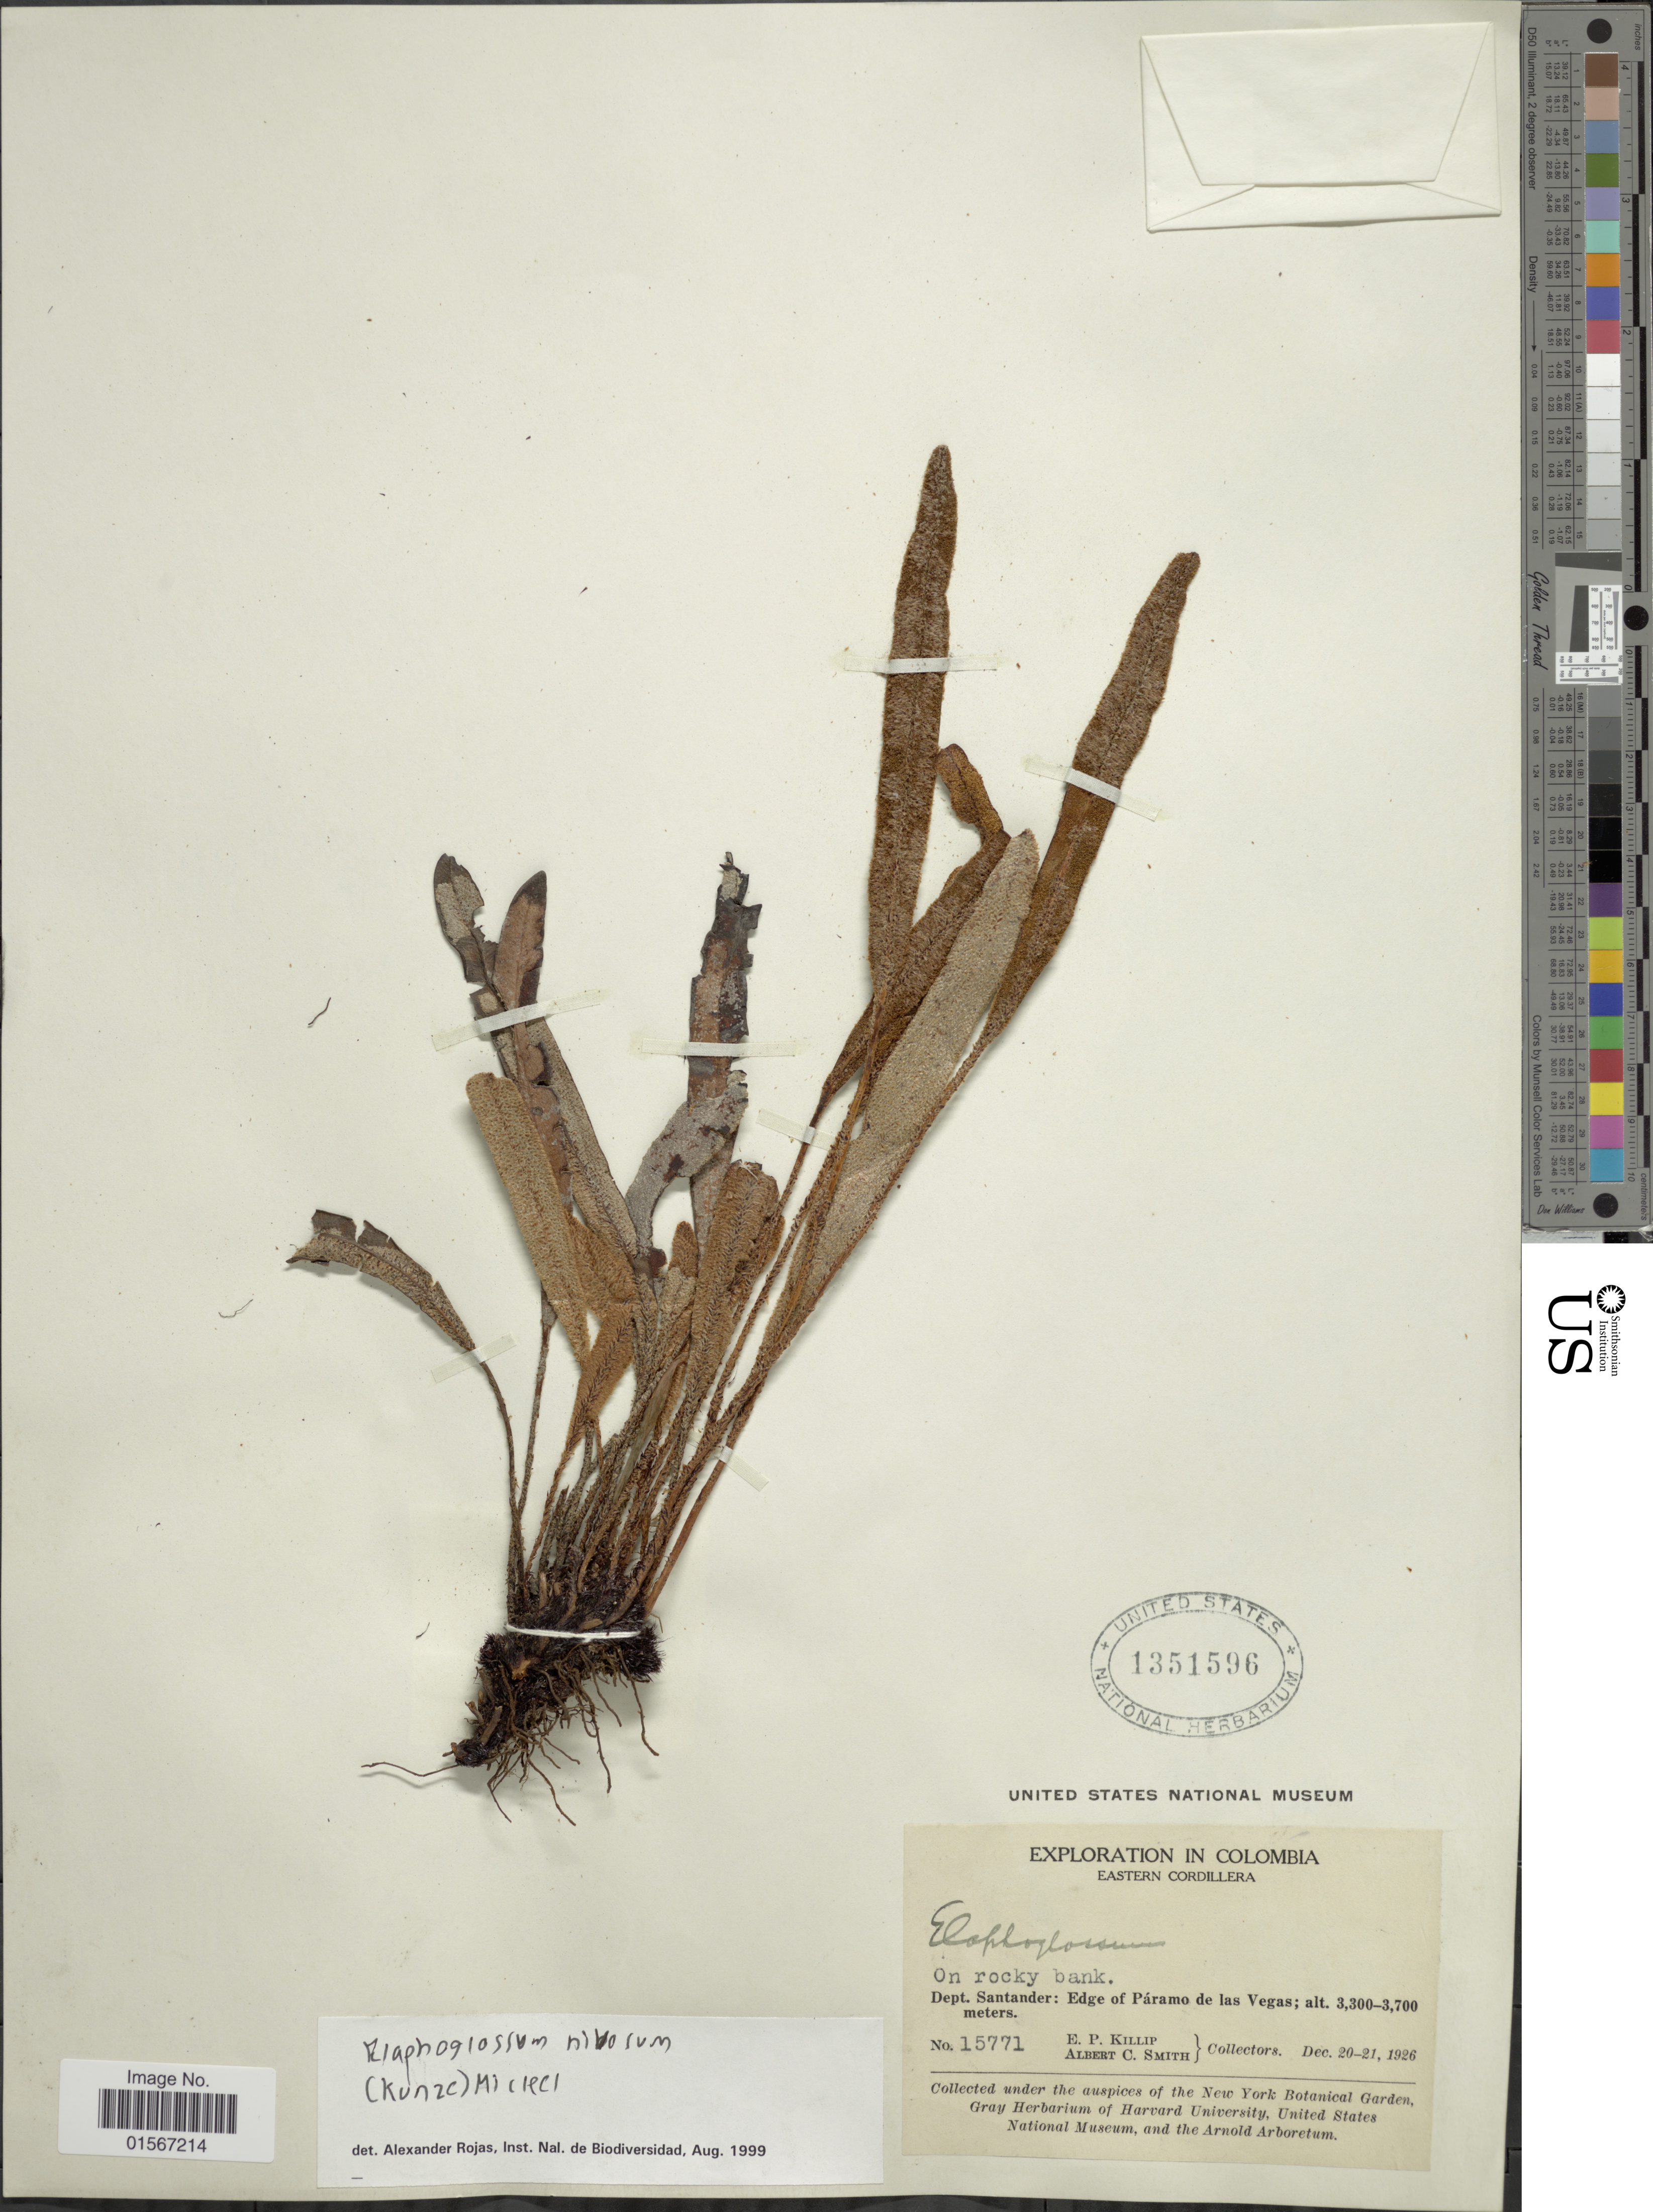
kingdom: Plantae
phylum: Tracheophyta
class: Polypodiopsida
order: Polypodiales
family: Dryopteridaceae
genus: Elaphoglossum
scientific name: Elaphoglossum nivosum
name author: (Kunze) Mickel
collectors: E. P. Killip & A. C. Smith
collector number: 15771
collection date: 1926-12-20/1926-12-21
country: Colombia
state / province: Santander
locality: Colombia, Eastern Cordillera, Dept. Santander: Edge of Páramo de Las Vegas.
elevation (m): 3300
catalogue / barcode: US 1351596